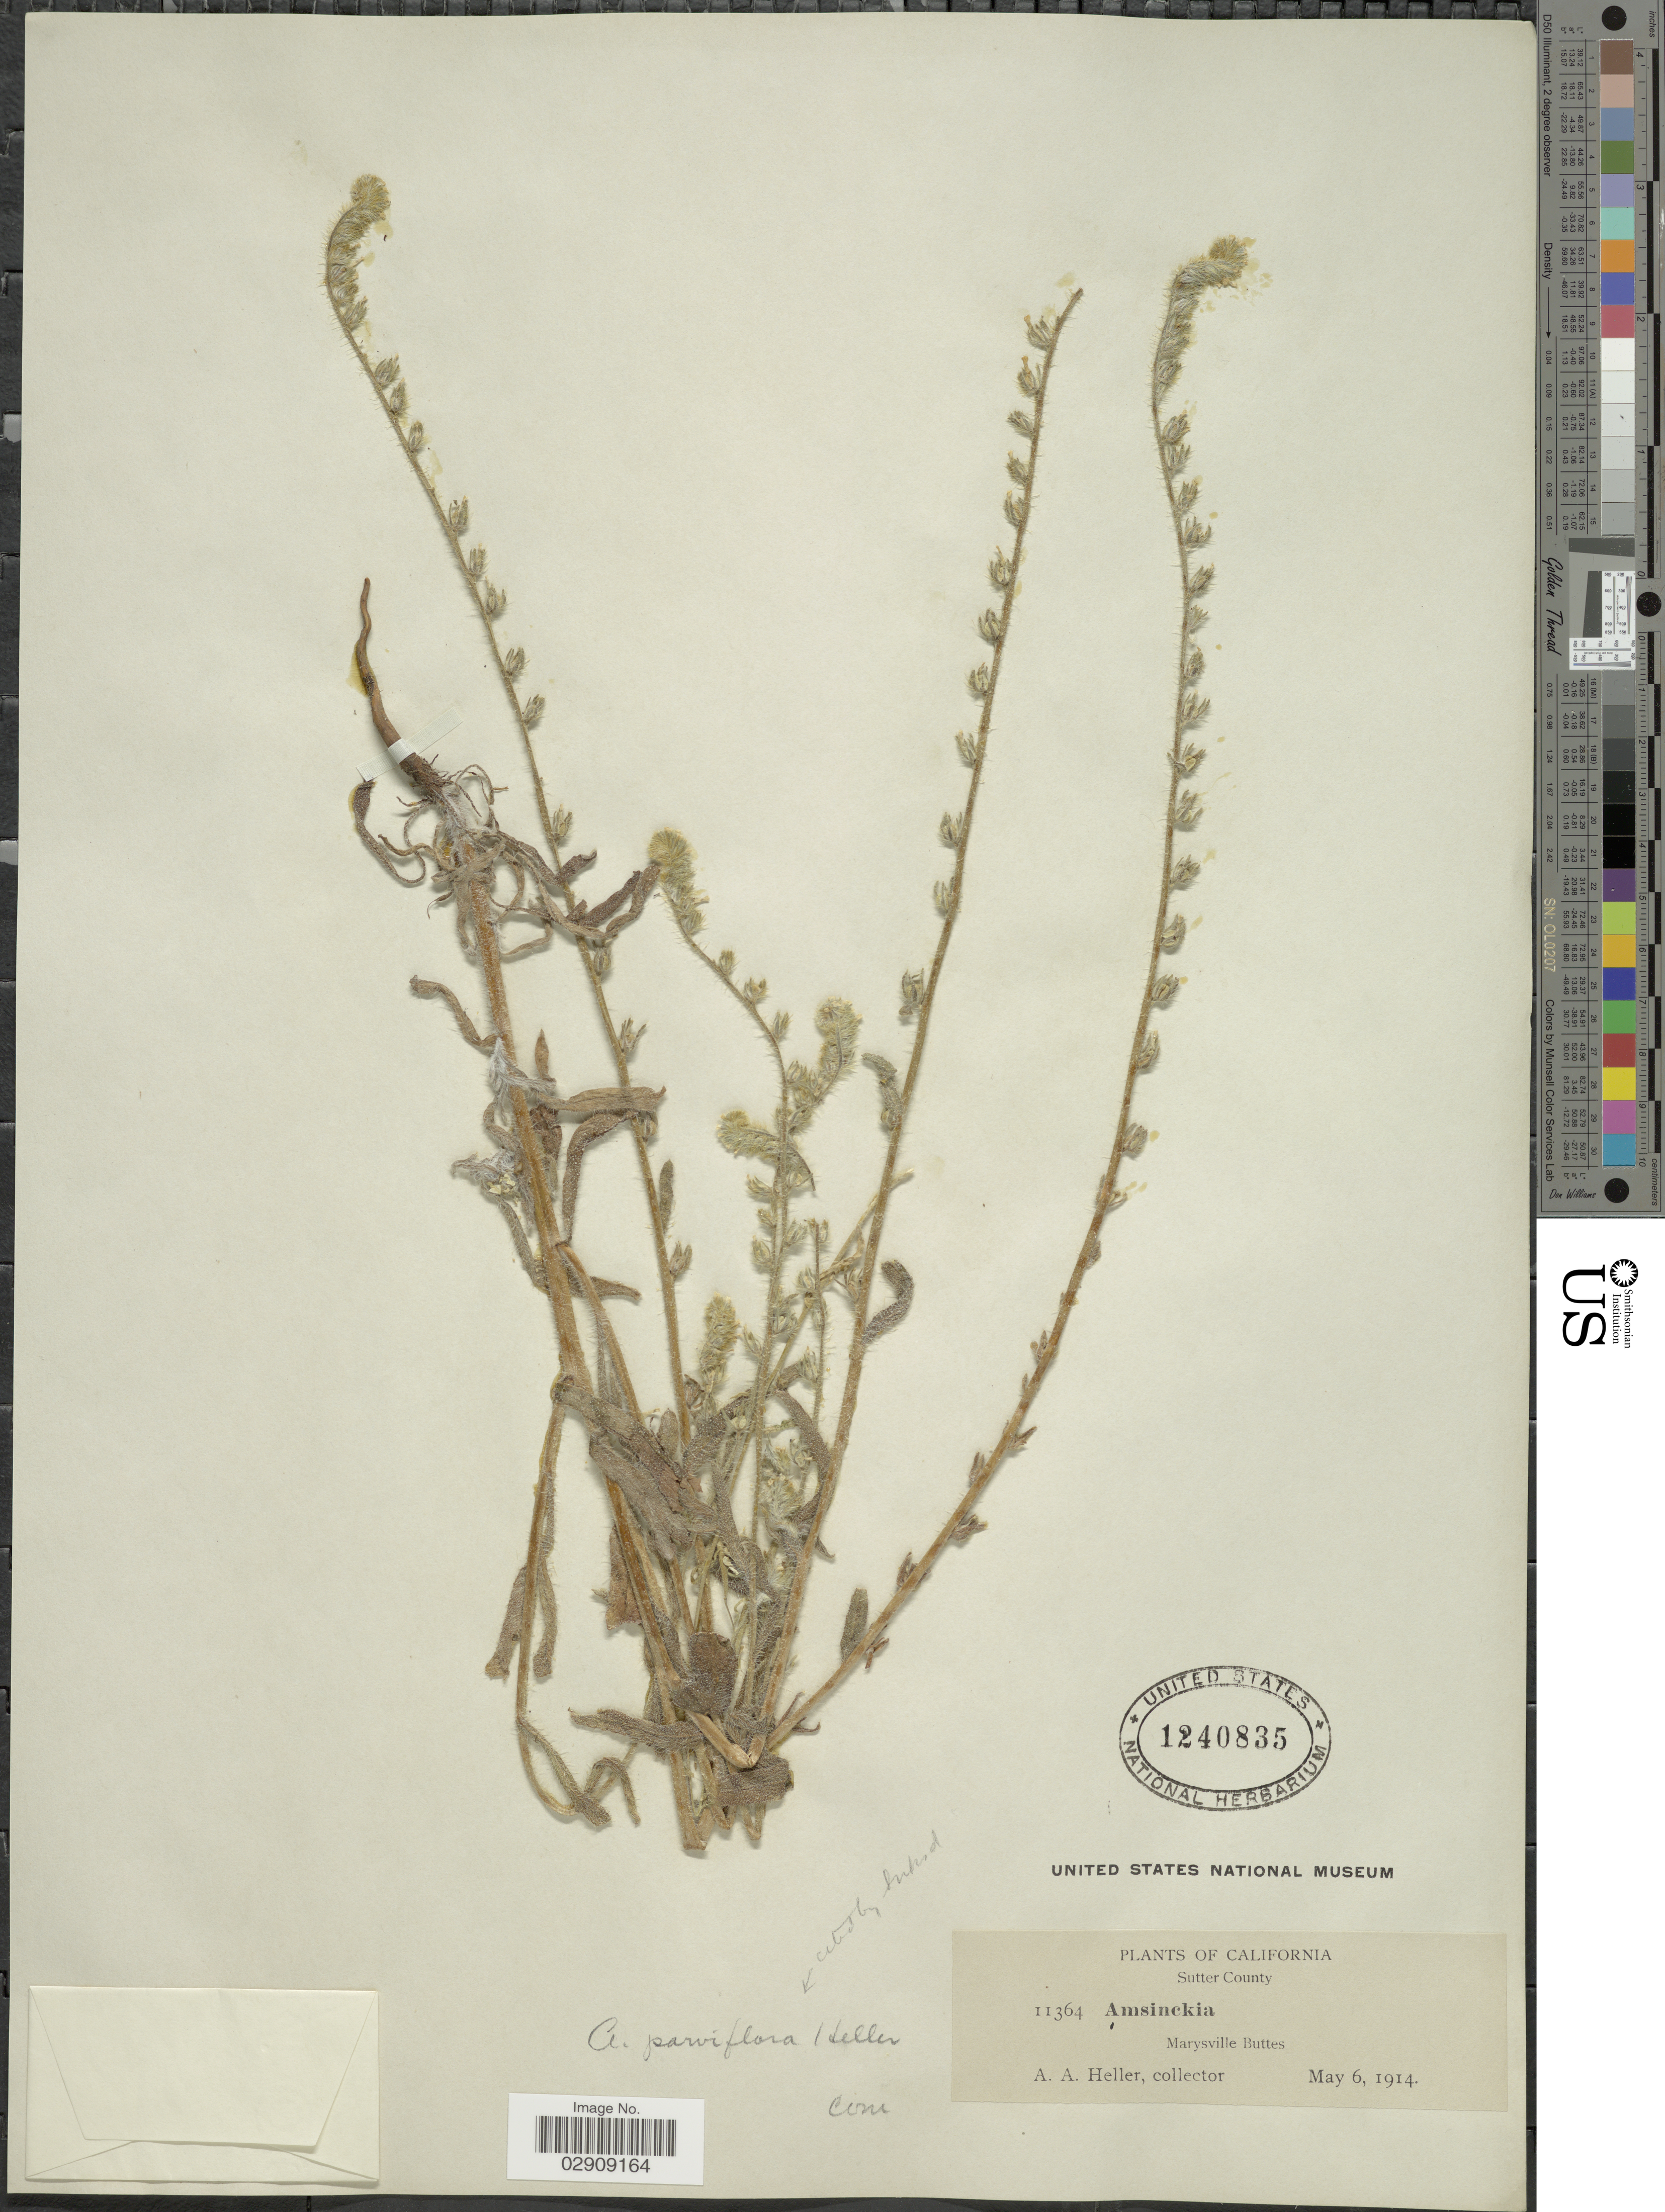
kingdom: Plantae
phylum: Tracheophyta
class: Magnoliopsida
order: Boraginales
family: Boraginaceae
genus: Amsinckia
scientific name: Amsinckia menziesii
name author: A. Nelson & J.F. Macbr.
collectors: A. A. Heller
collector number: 11364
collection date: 1914-05-06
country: United States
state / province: California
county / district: Sutter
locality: Sutter County. Marysville Buttes.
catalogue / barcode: US 1240835